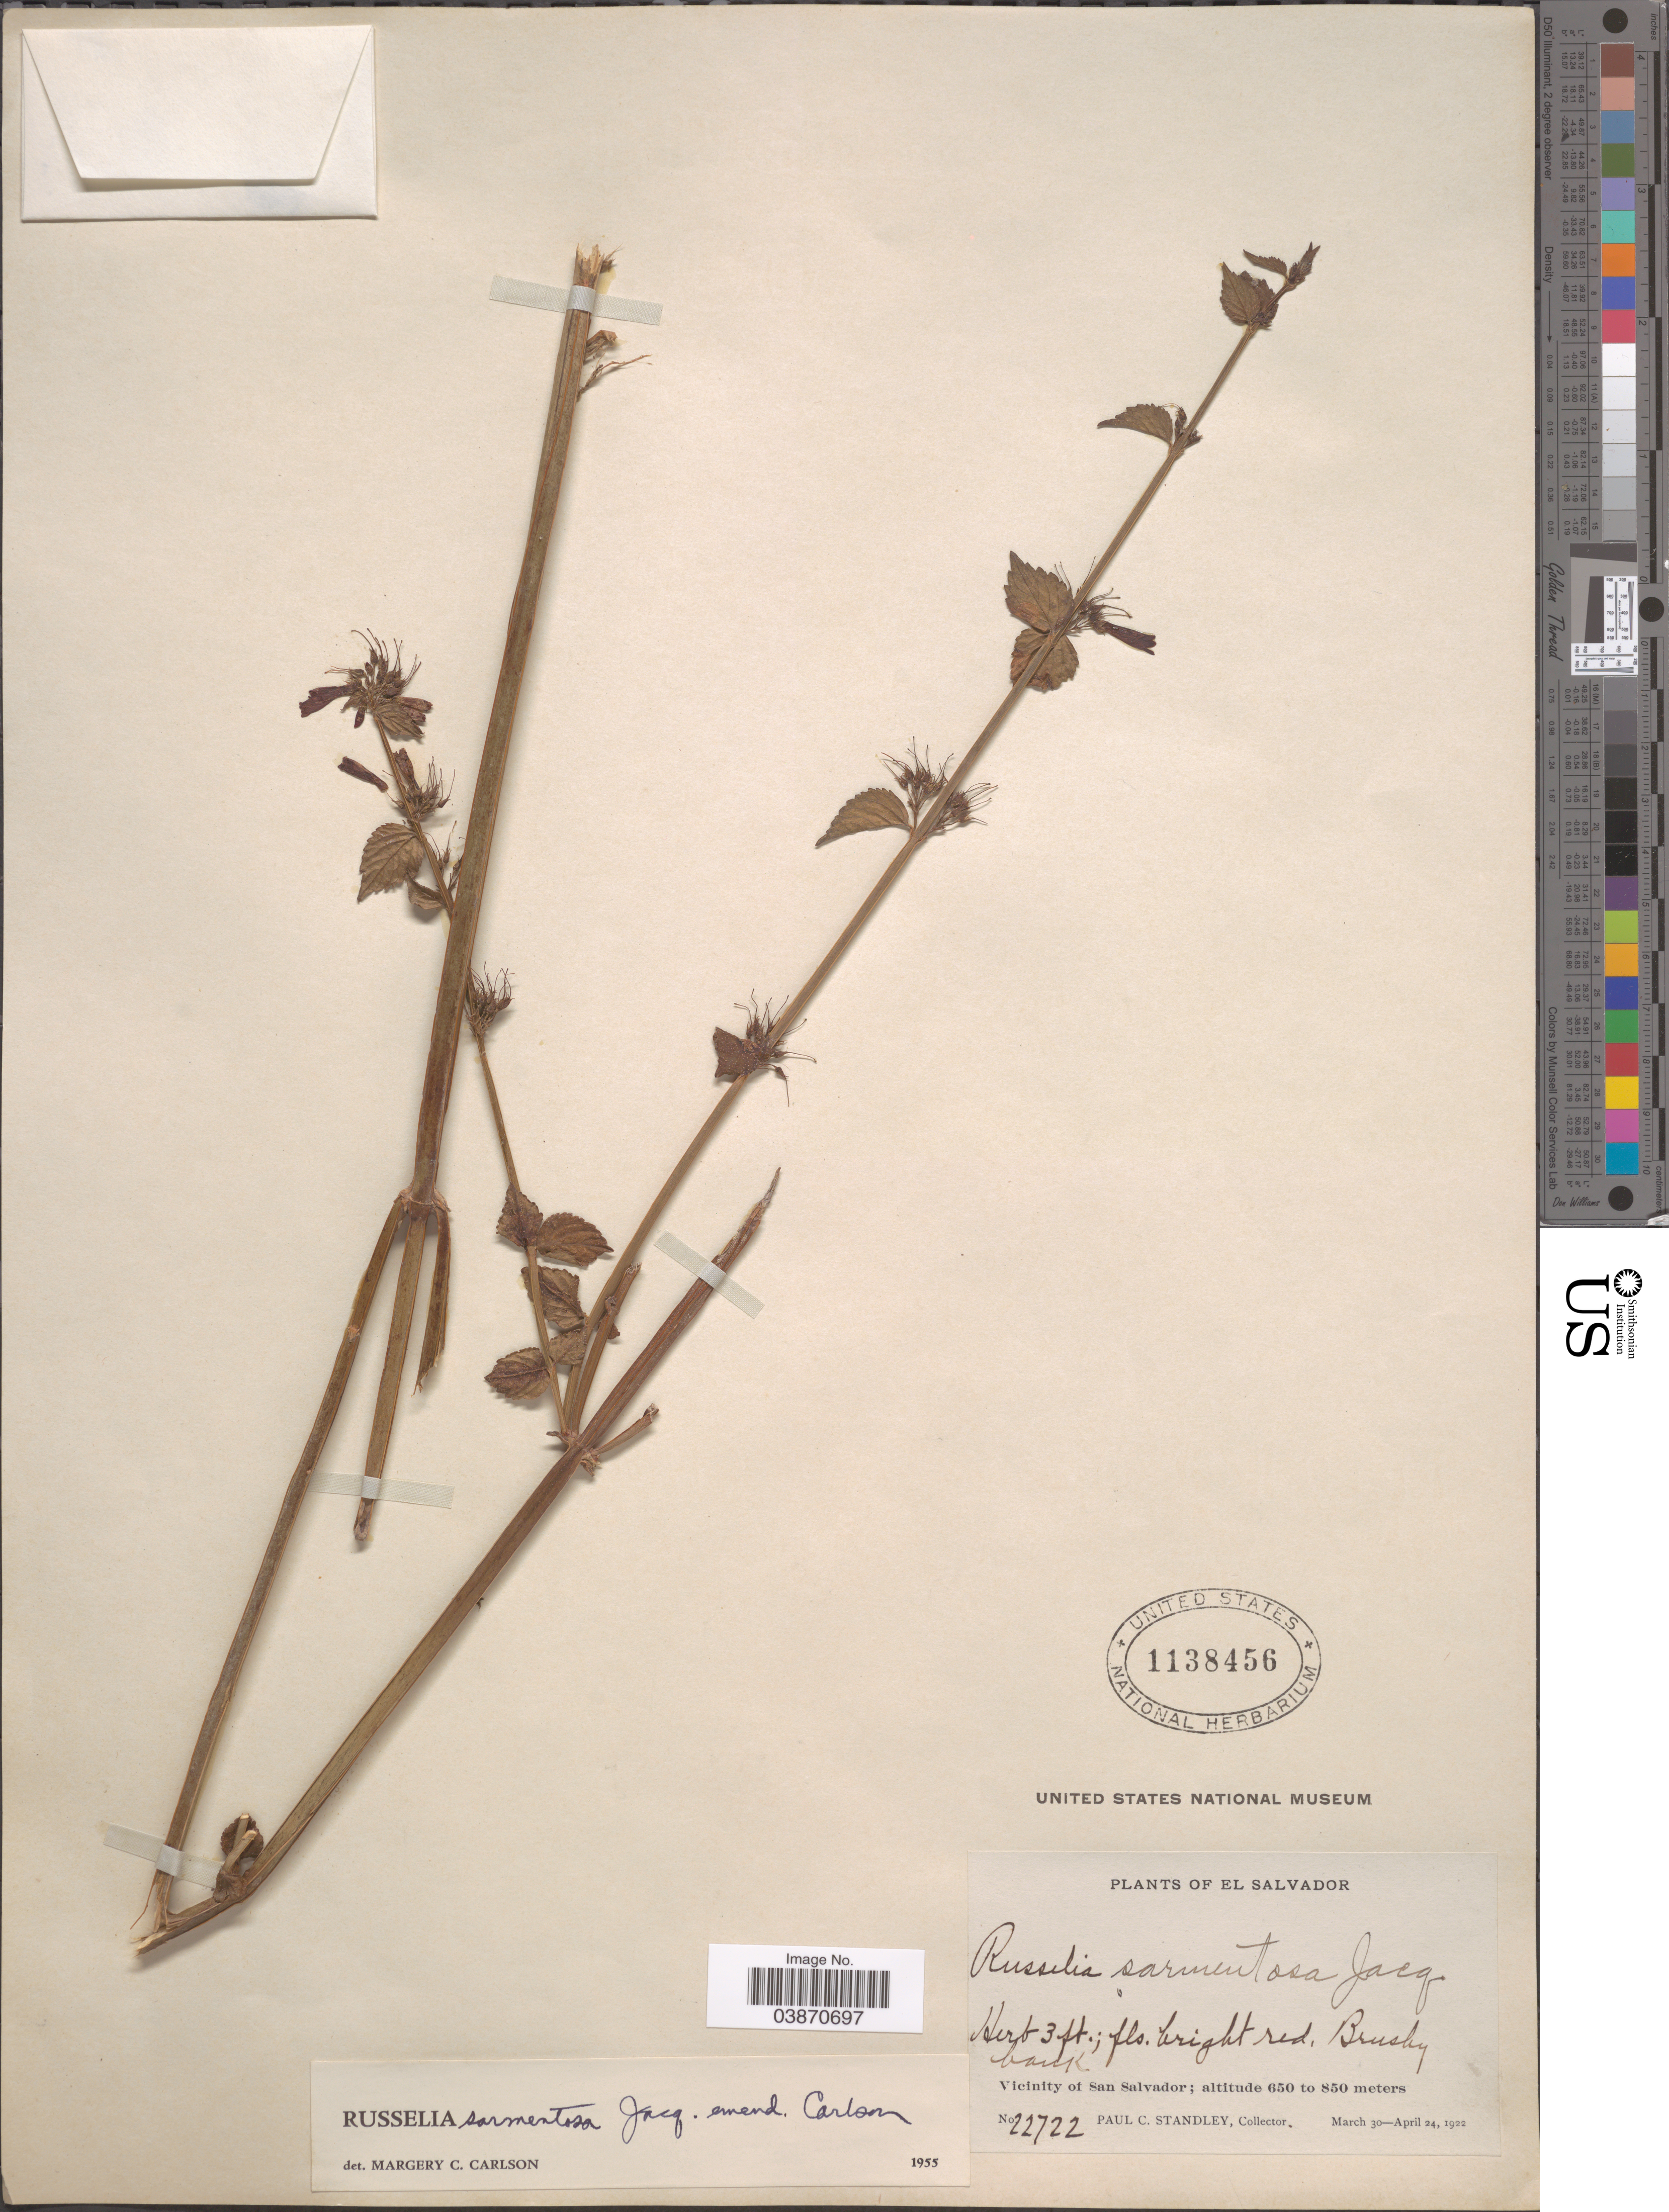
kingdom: Plantae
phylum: Tracheophyta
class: Magnoliopsida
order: Lamiales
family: Plantaginaceae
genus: Russelia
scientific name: Russelia sarmentosa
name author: Jacq.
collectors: P. C. Standley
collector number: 22722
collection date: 1922-03-30/1922-04-24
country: El Salvador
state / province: San Salvador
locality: Vicinity of San Salvador.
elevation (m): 650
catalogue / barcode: US 1138456